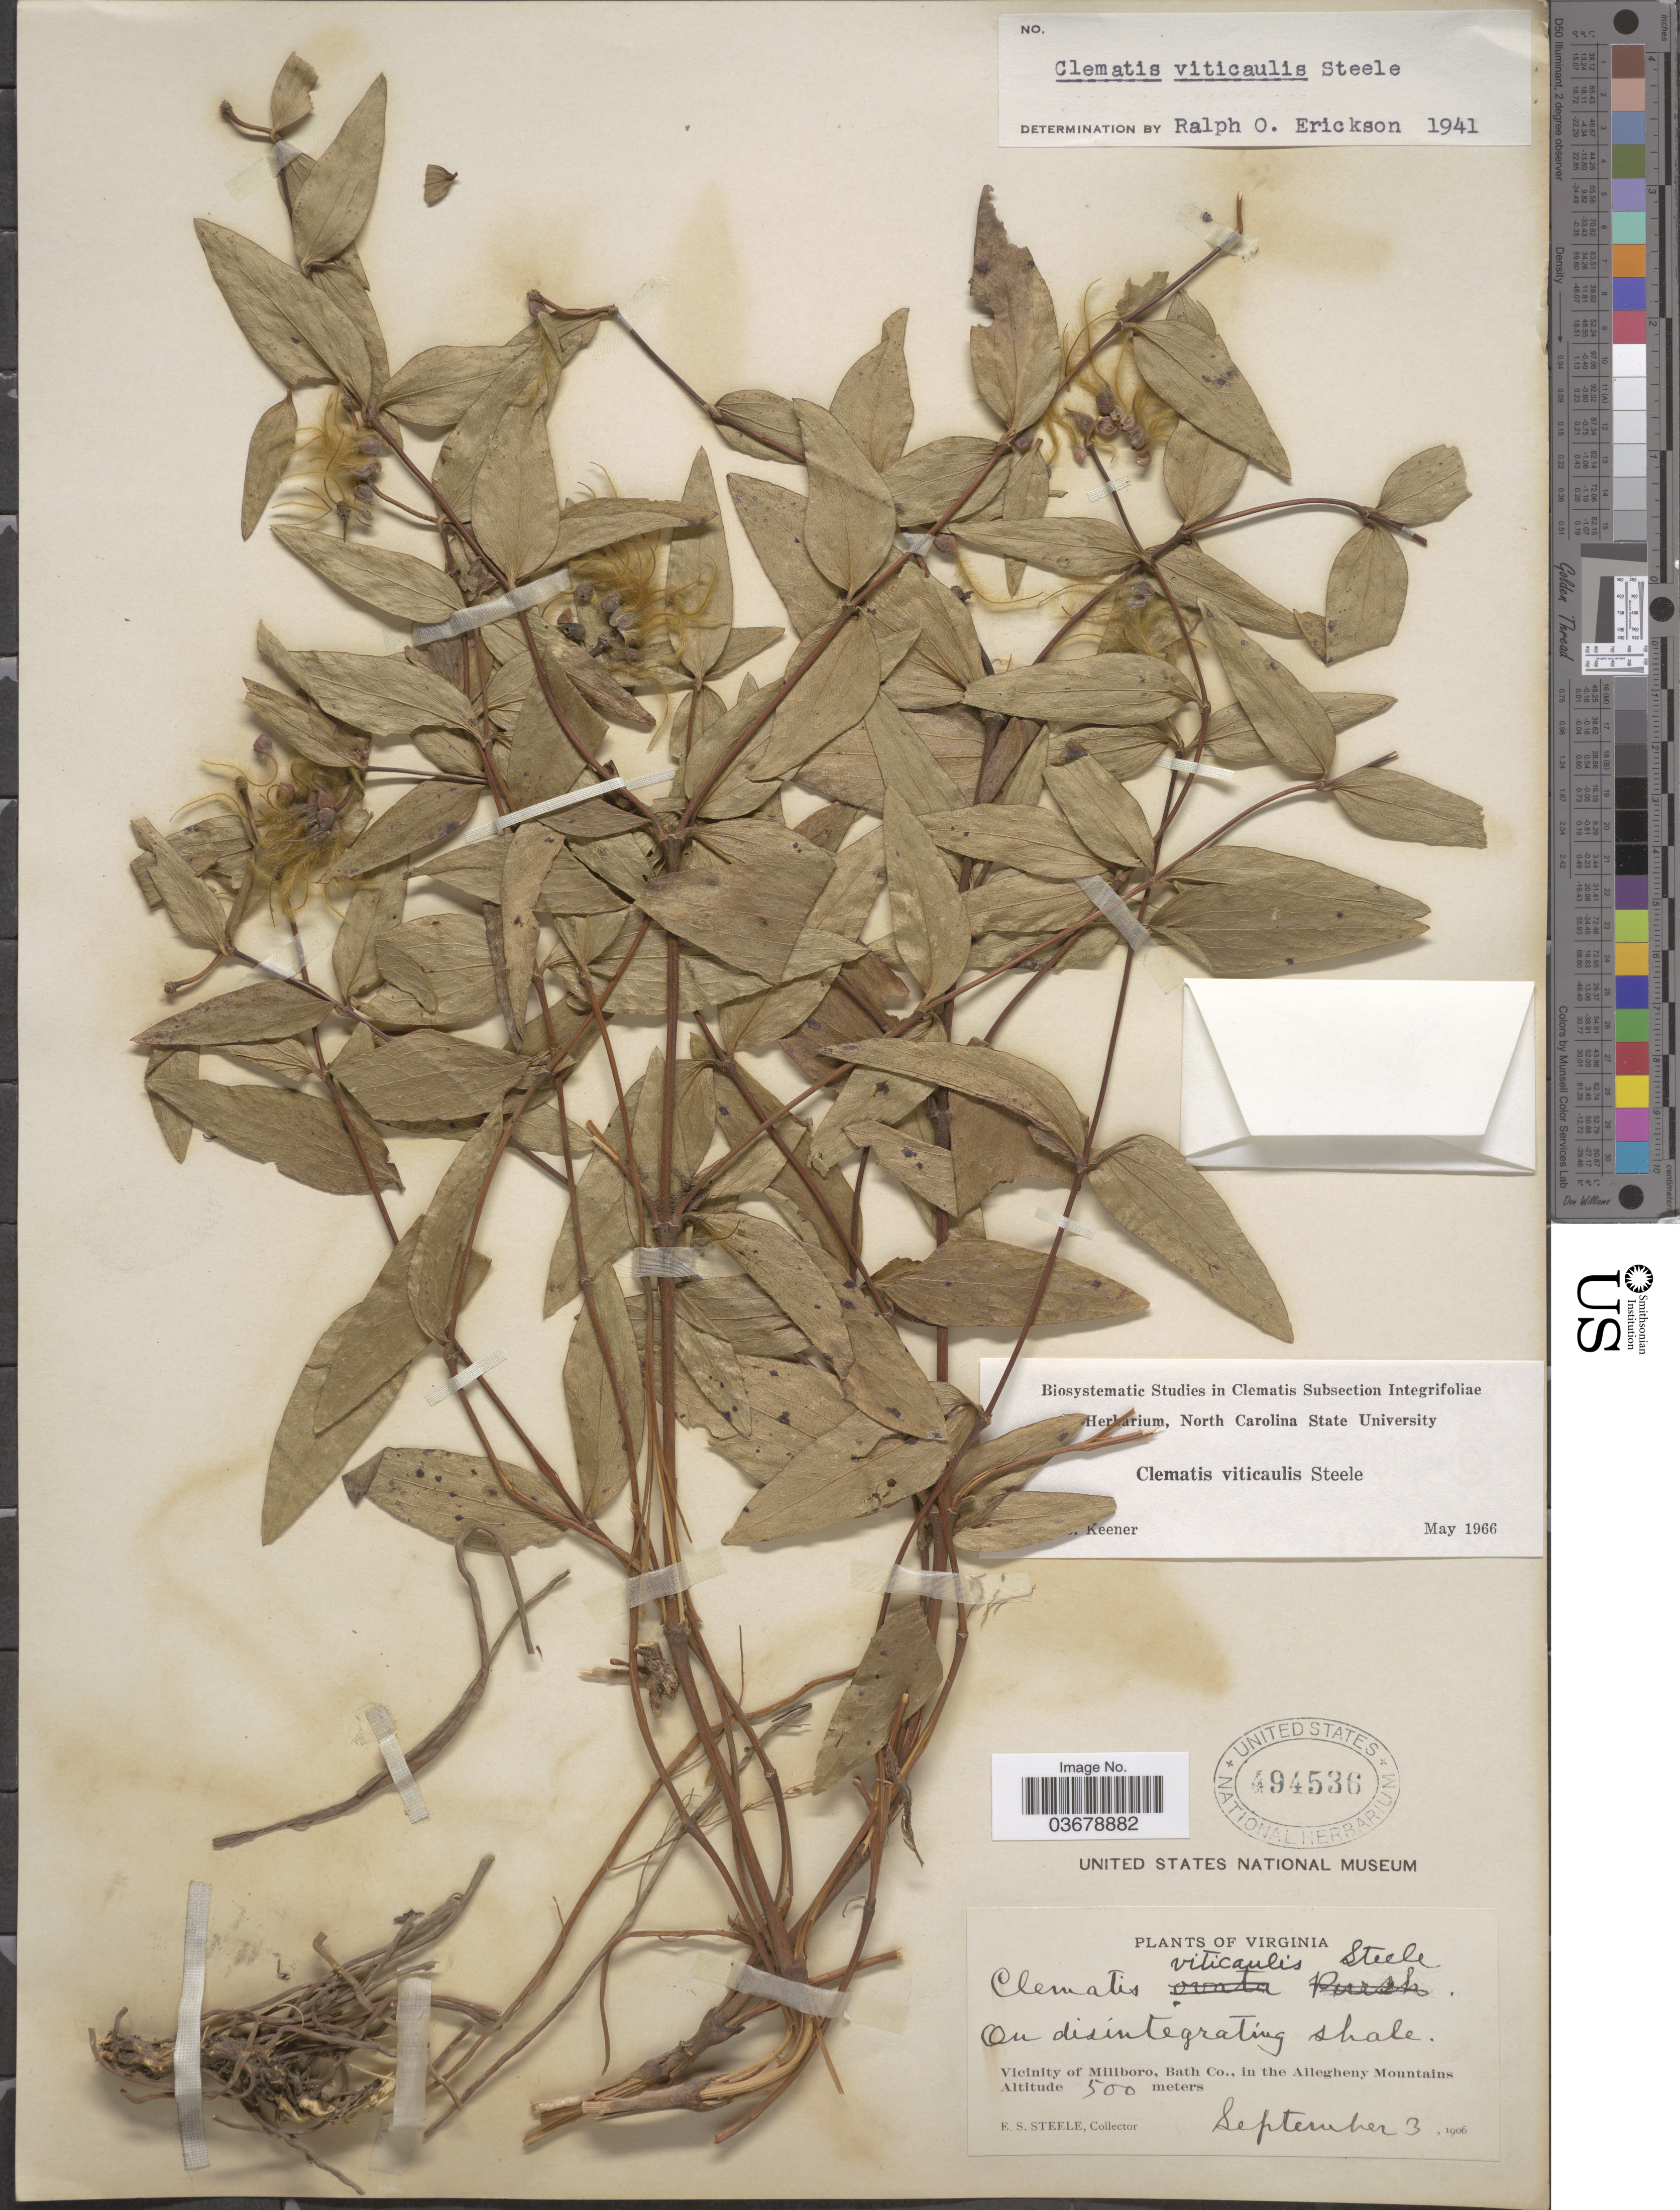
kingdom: Plantae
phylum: Tracheophyta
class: Magnoliopsida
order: Ranunculales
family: Ranunculaceae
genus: Clematis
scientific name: Clematis viorna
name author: L.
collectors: E. Steele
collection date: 1906-09-03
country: United States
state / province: Virginia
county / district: Bath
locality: Vicinity of Millboro, Bath Co., in the Allegheny Mountains.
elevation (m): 500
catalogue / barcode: US 494536